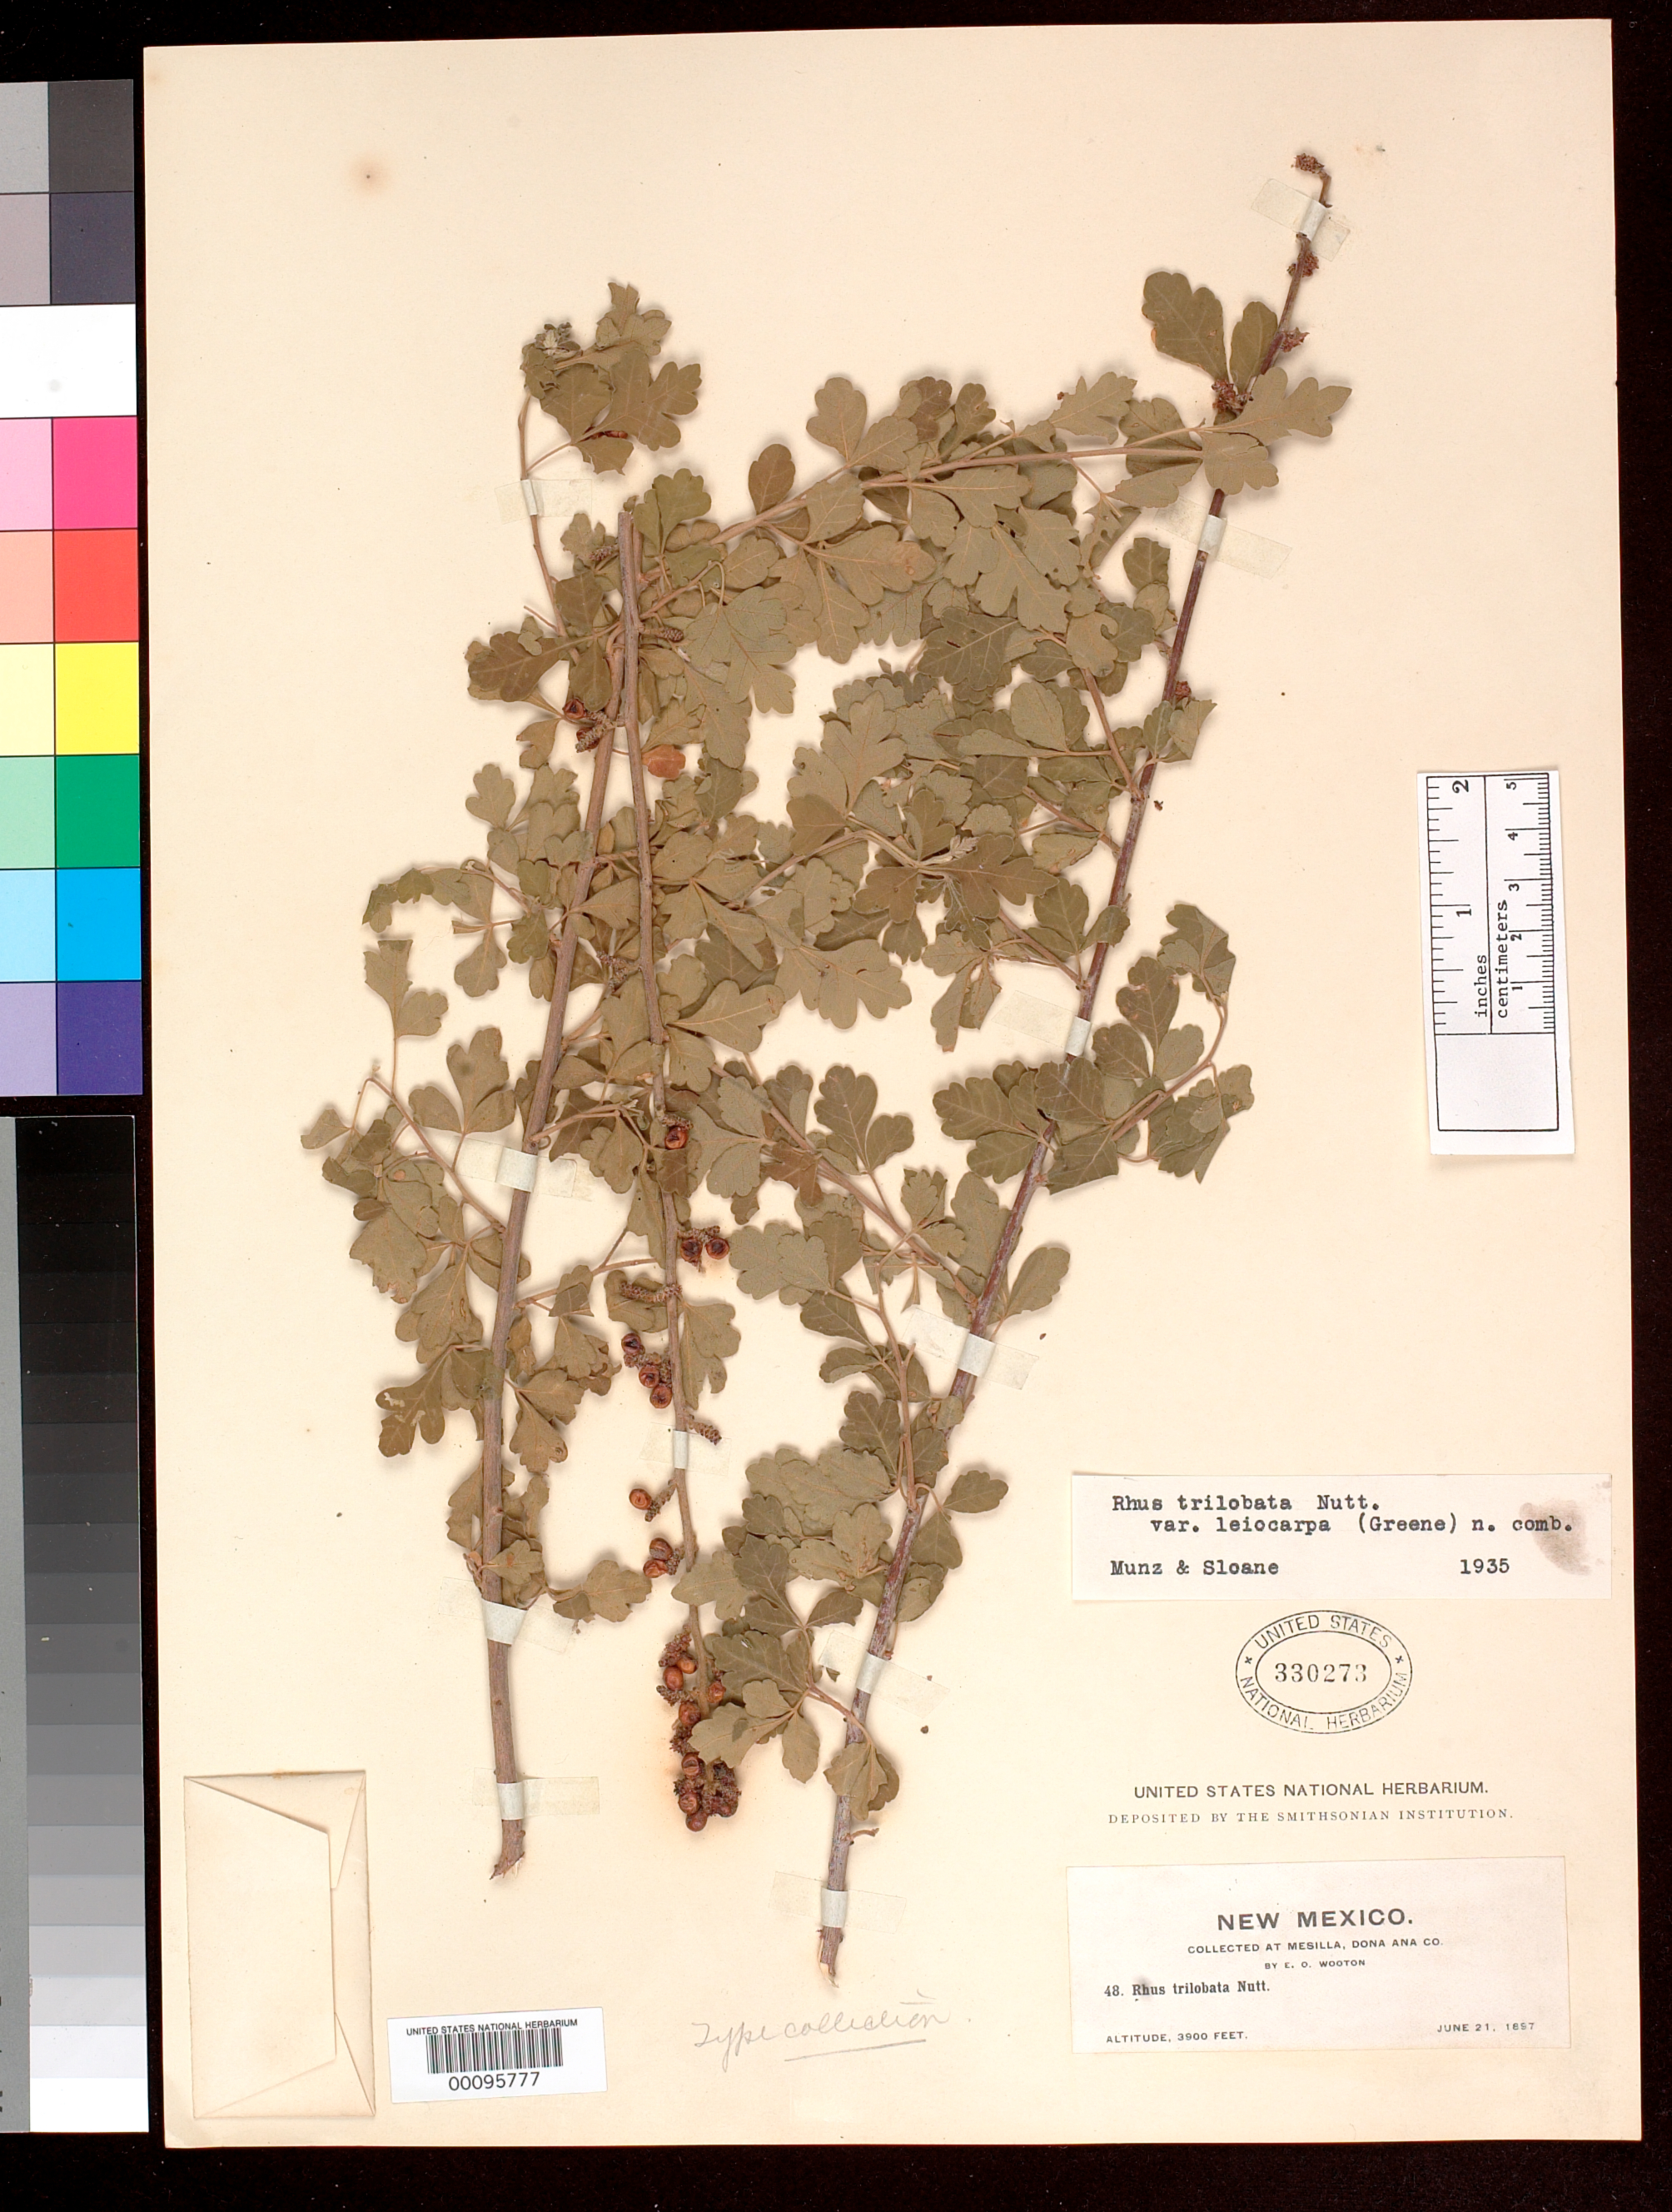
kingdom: Plantae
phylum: Tracheophyta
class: Magnoliopsida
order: Sapindales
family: Anacardiaceae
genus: Schmaltzia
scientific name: Schmaltzia leiocarpa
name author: Greene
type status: Holotype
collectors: E. O. Wooton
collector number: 48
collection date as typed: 21 Jun 1897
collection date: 1897-06-21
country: United States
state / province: New Mexico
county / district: Dona Ana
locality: Valley of Rio Grande at Mesilla.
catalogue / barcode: US 330273